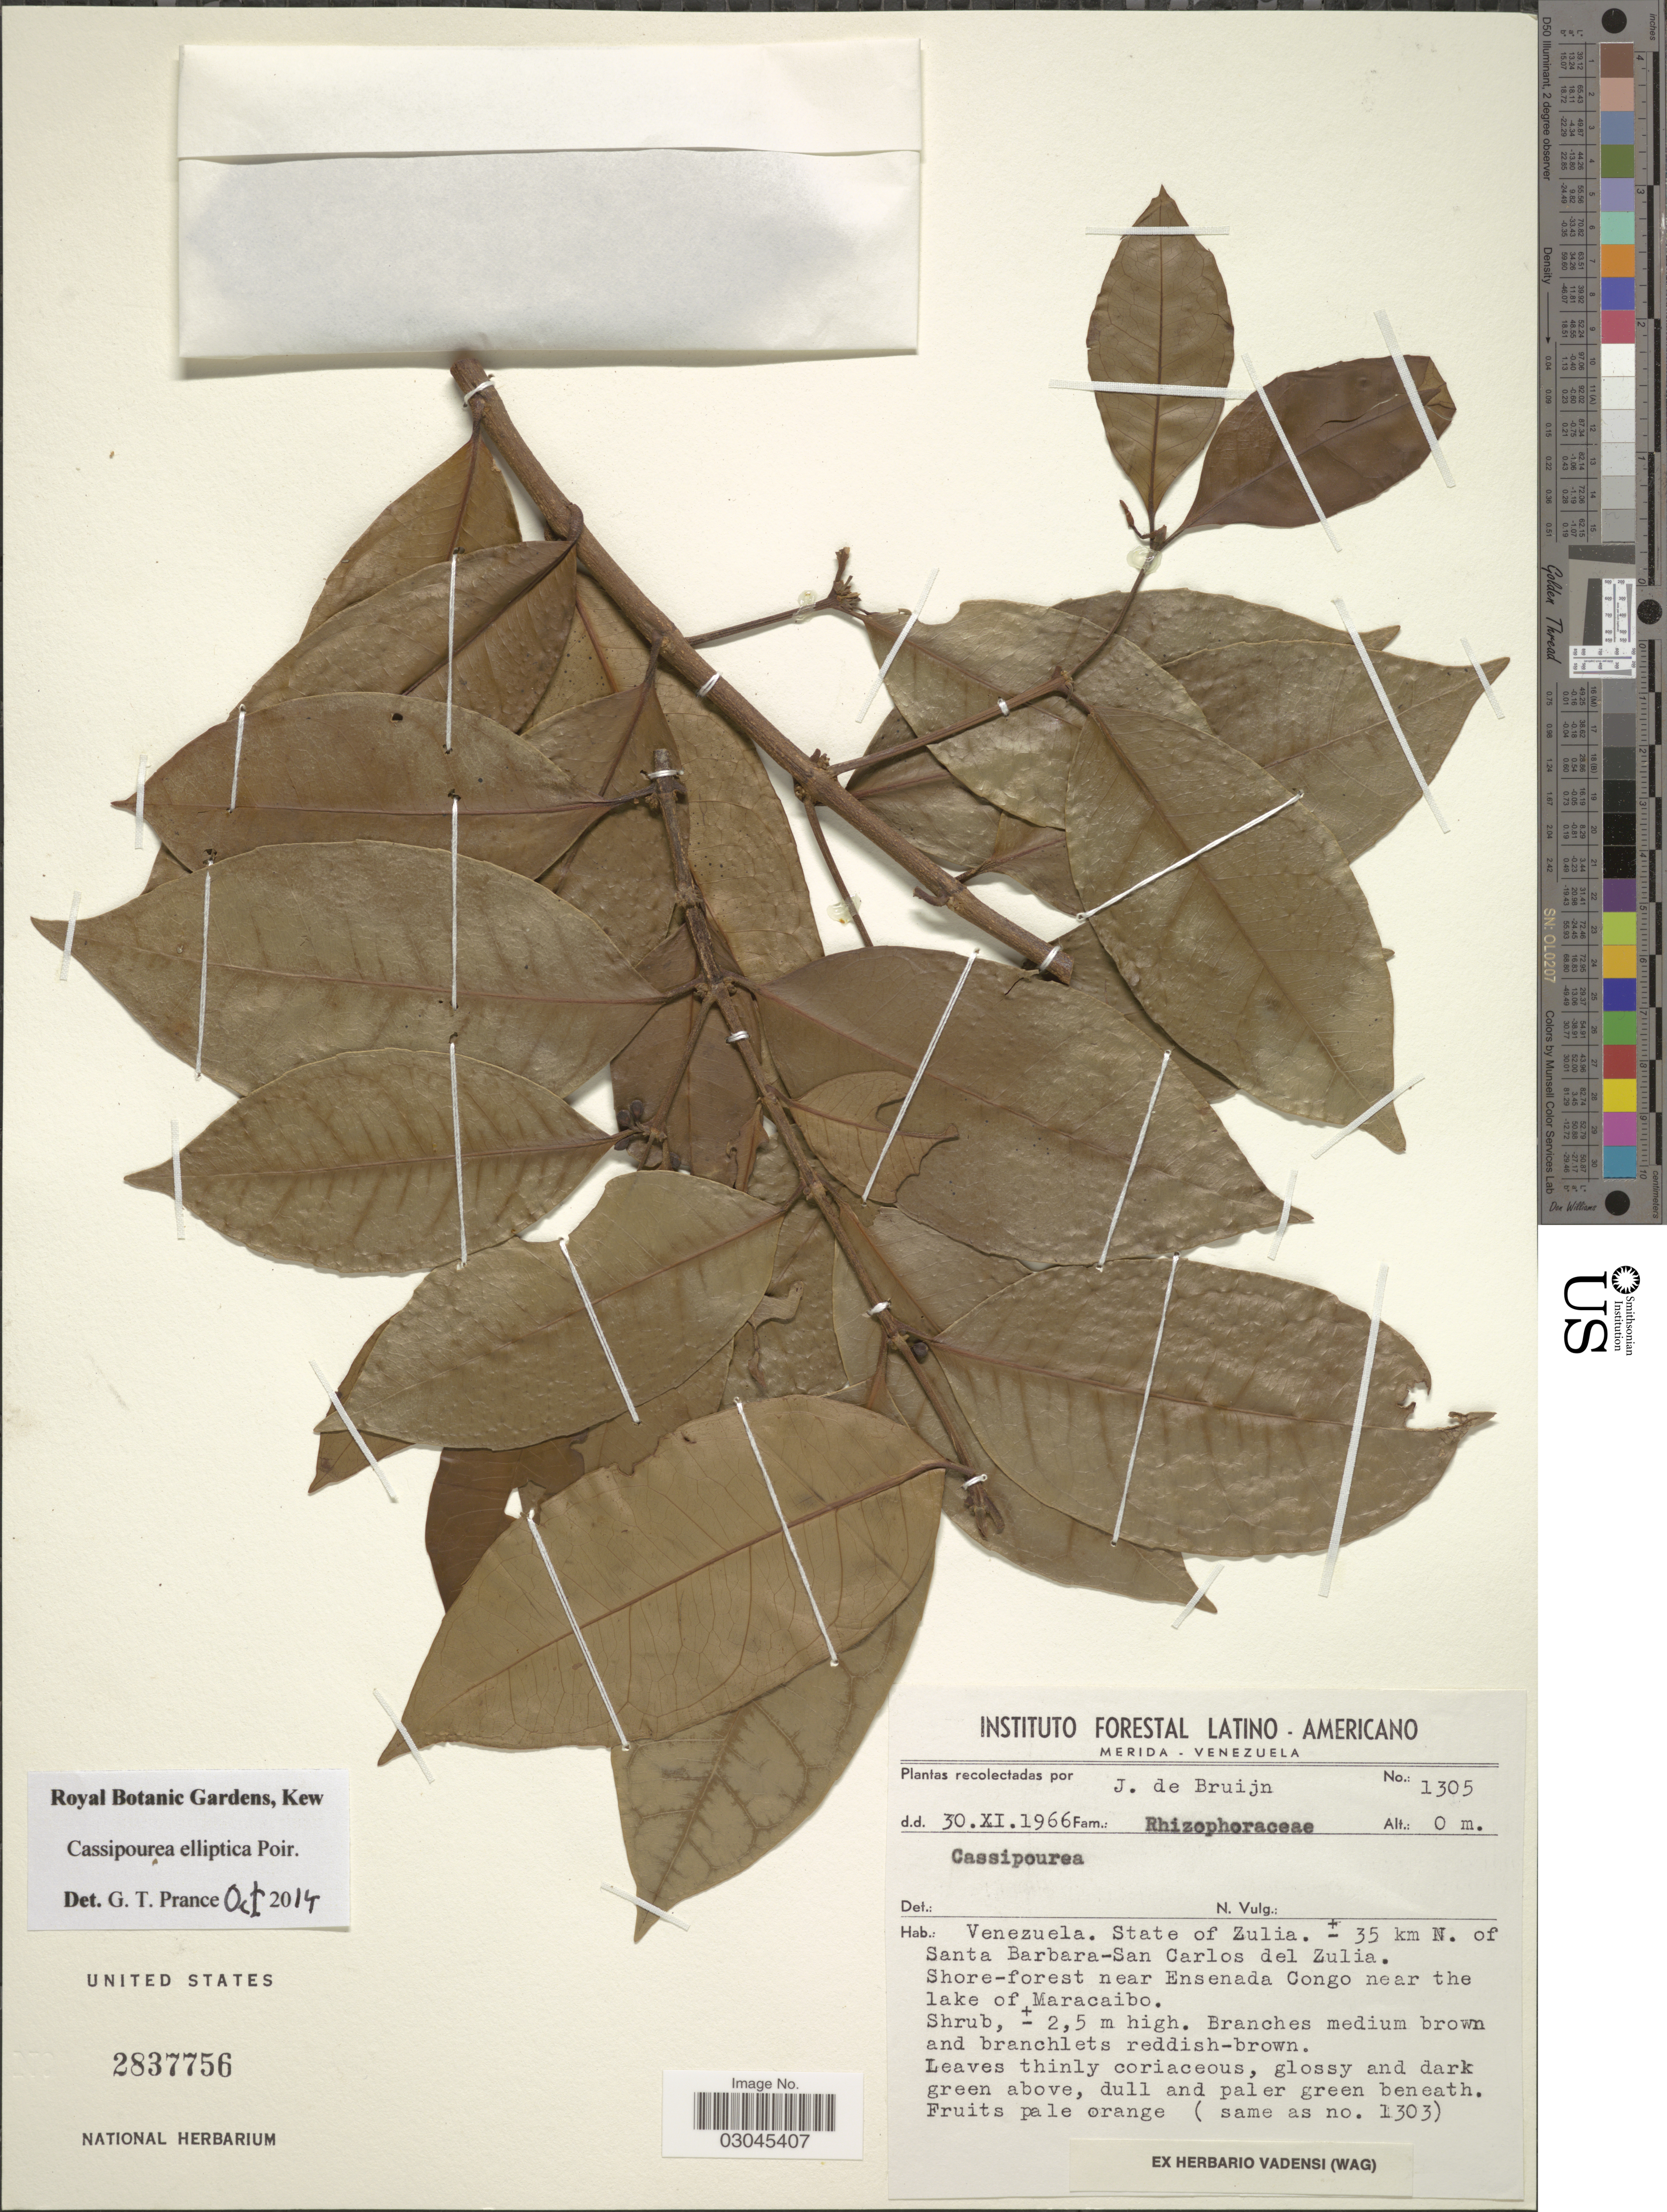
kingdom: Plantae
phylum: Tracheophyta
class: Magnoliopsida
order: Malpighiales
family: Rhizophoraceae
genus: Cassipourea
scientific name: Cassipourea elliptica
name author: (Sw.) Poir.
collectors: J. Bruijn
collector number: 1305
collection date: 1966-11-30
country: Venezuela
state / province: Zulia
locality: State of Zulia. ± 35 km N. of Santa Barbara-San Carlos del Zulia. Shore-forest near Ensenada Congo near the lake of Maracaibo.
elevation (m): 0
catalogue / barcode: US 2837756